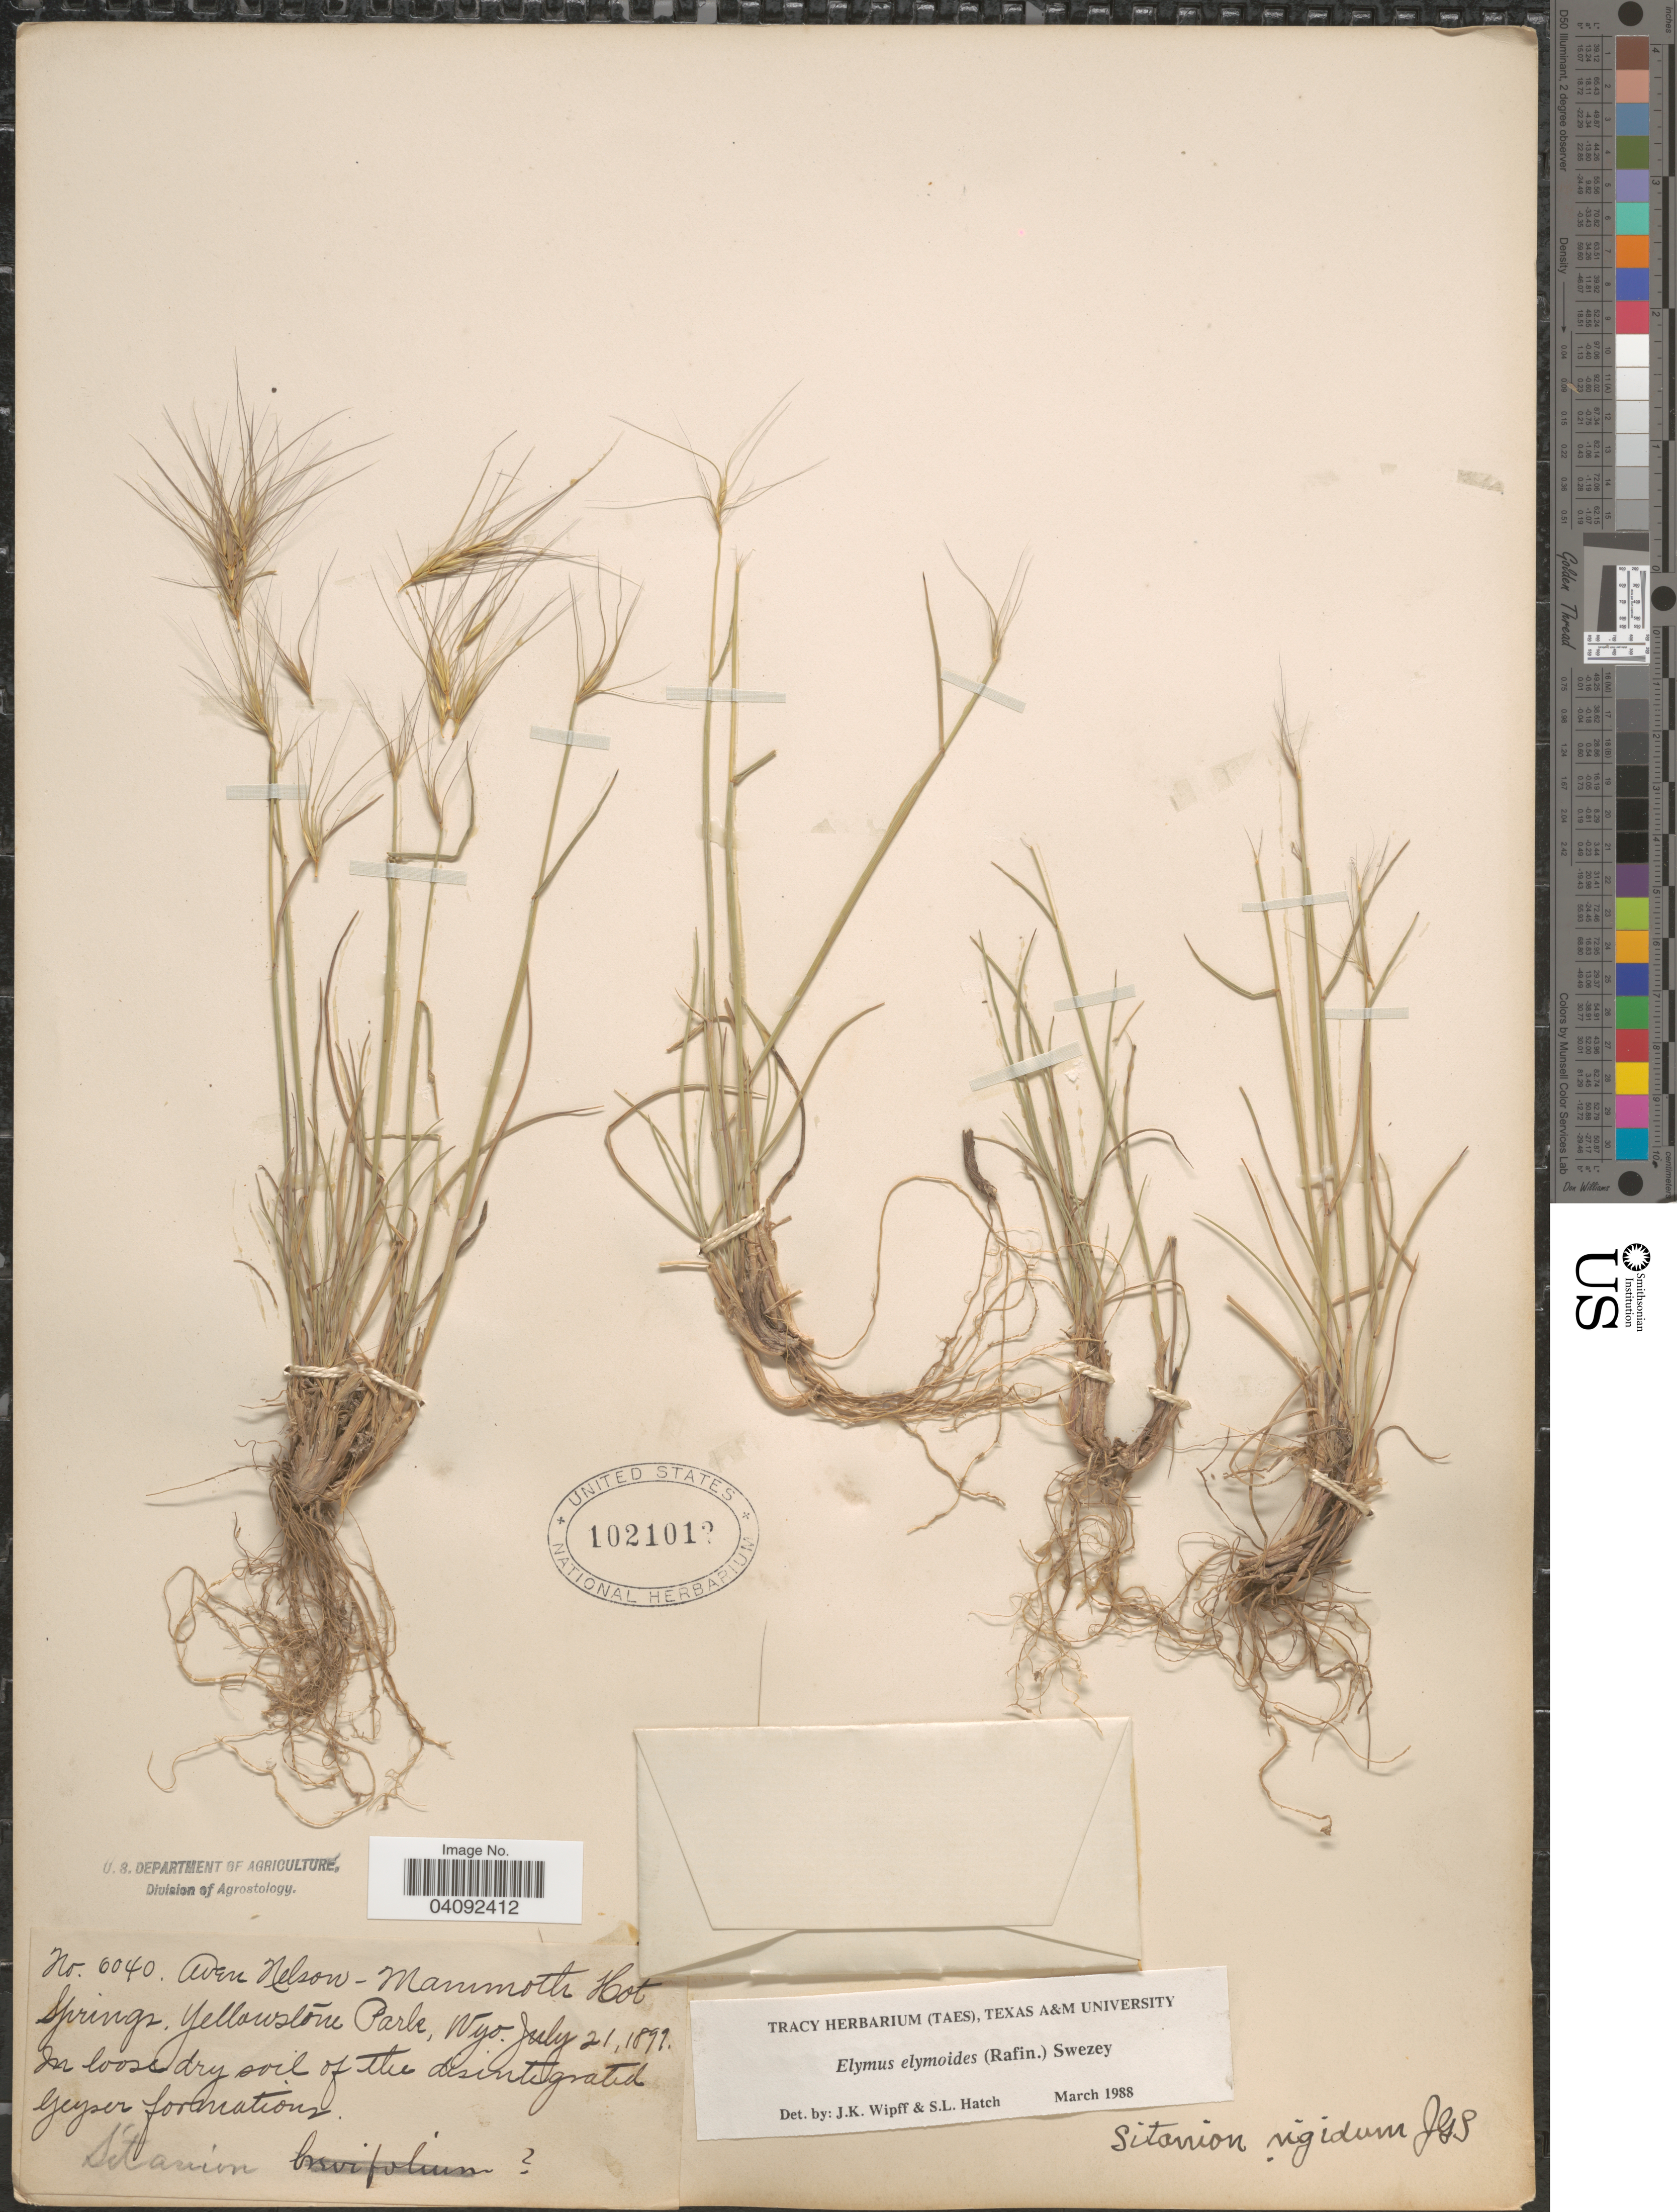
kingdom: Plantae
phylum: Tracheophyta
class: Liliopsida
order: Poales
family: Poaceae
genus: Elymus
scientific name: Elymus elymoides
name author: (Raf.) Swezey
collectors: A. Nelson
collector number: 6040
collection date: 1891-07-21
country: United States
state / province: Wyoming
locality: Mammoth Hot Springs. Yellowstone Park. In loose dry soil of the disintegrated Geyser formations.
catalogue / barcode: US 1021012